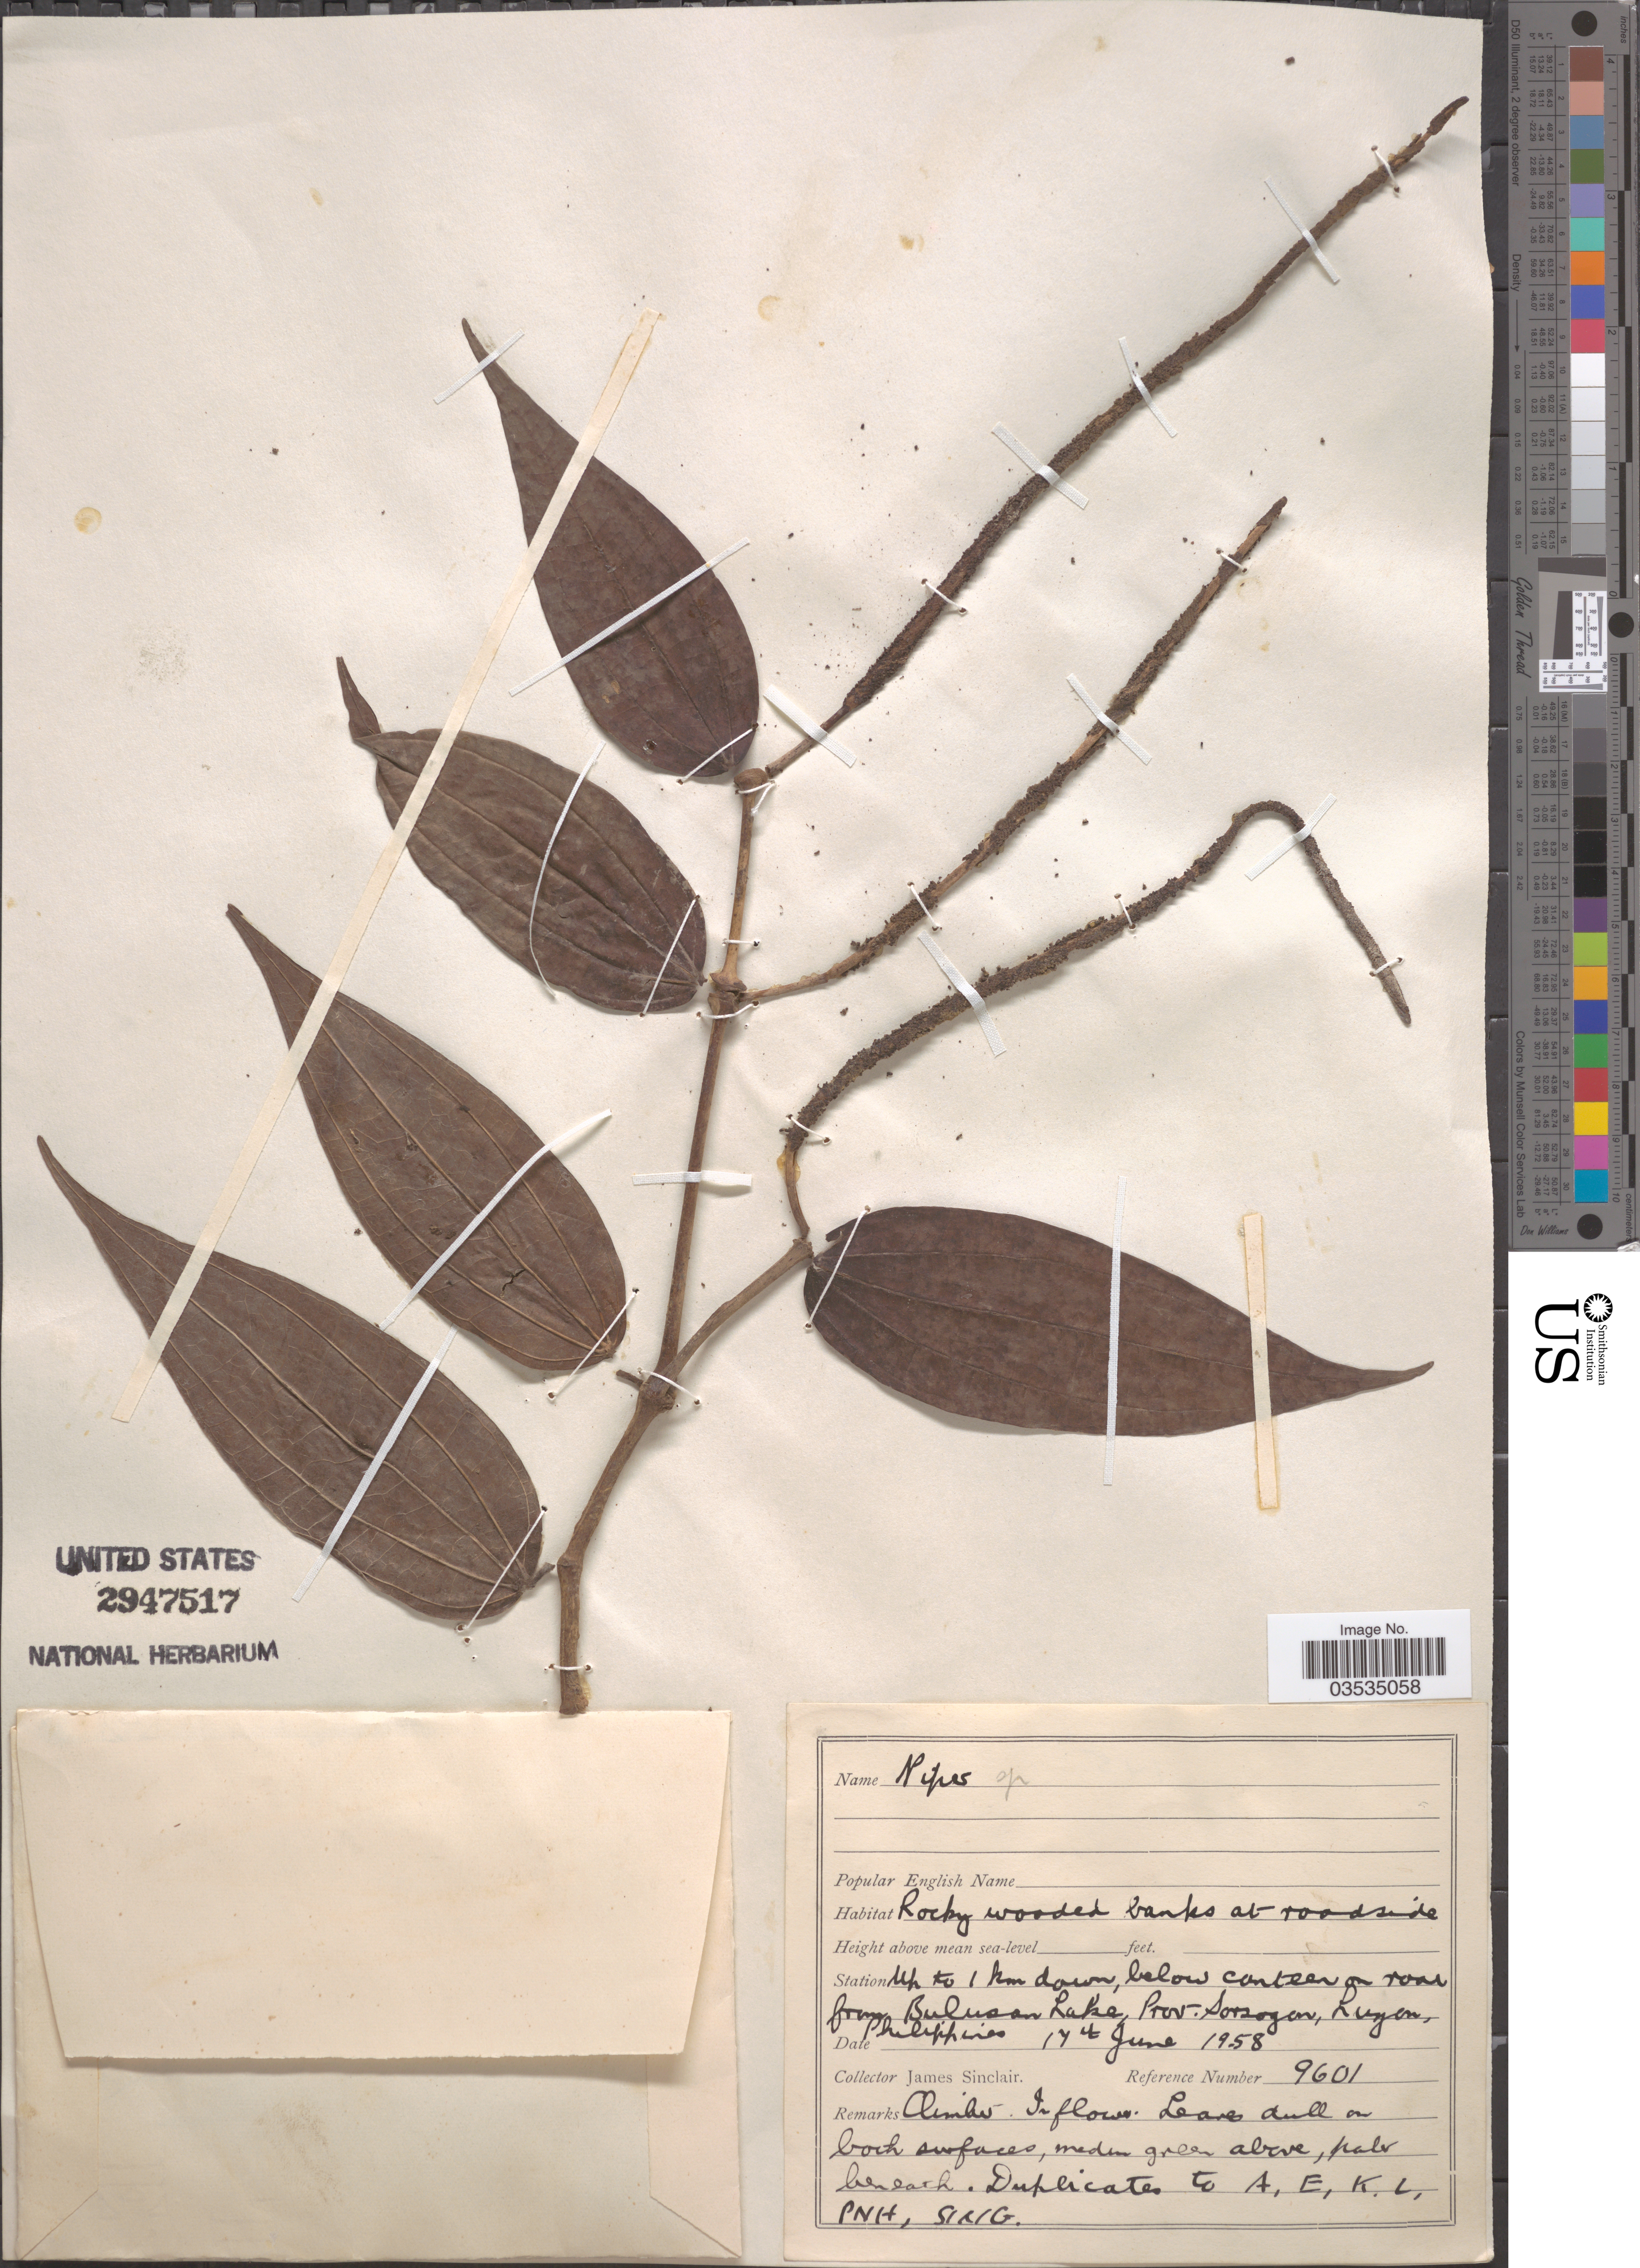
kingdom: Plantae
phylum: Tracheophyta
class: Magnoliopsida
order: Piperales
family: Piperaceae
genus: Piper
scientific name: Piper sp.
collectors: J. Sinclair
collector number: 9601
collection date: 1958-06-17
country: Philippines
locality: Station up to 1 km down, below canteen on road from Bulusan Lake, Prov. Sorsogon, Luzon.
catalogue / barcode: US 2947517